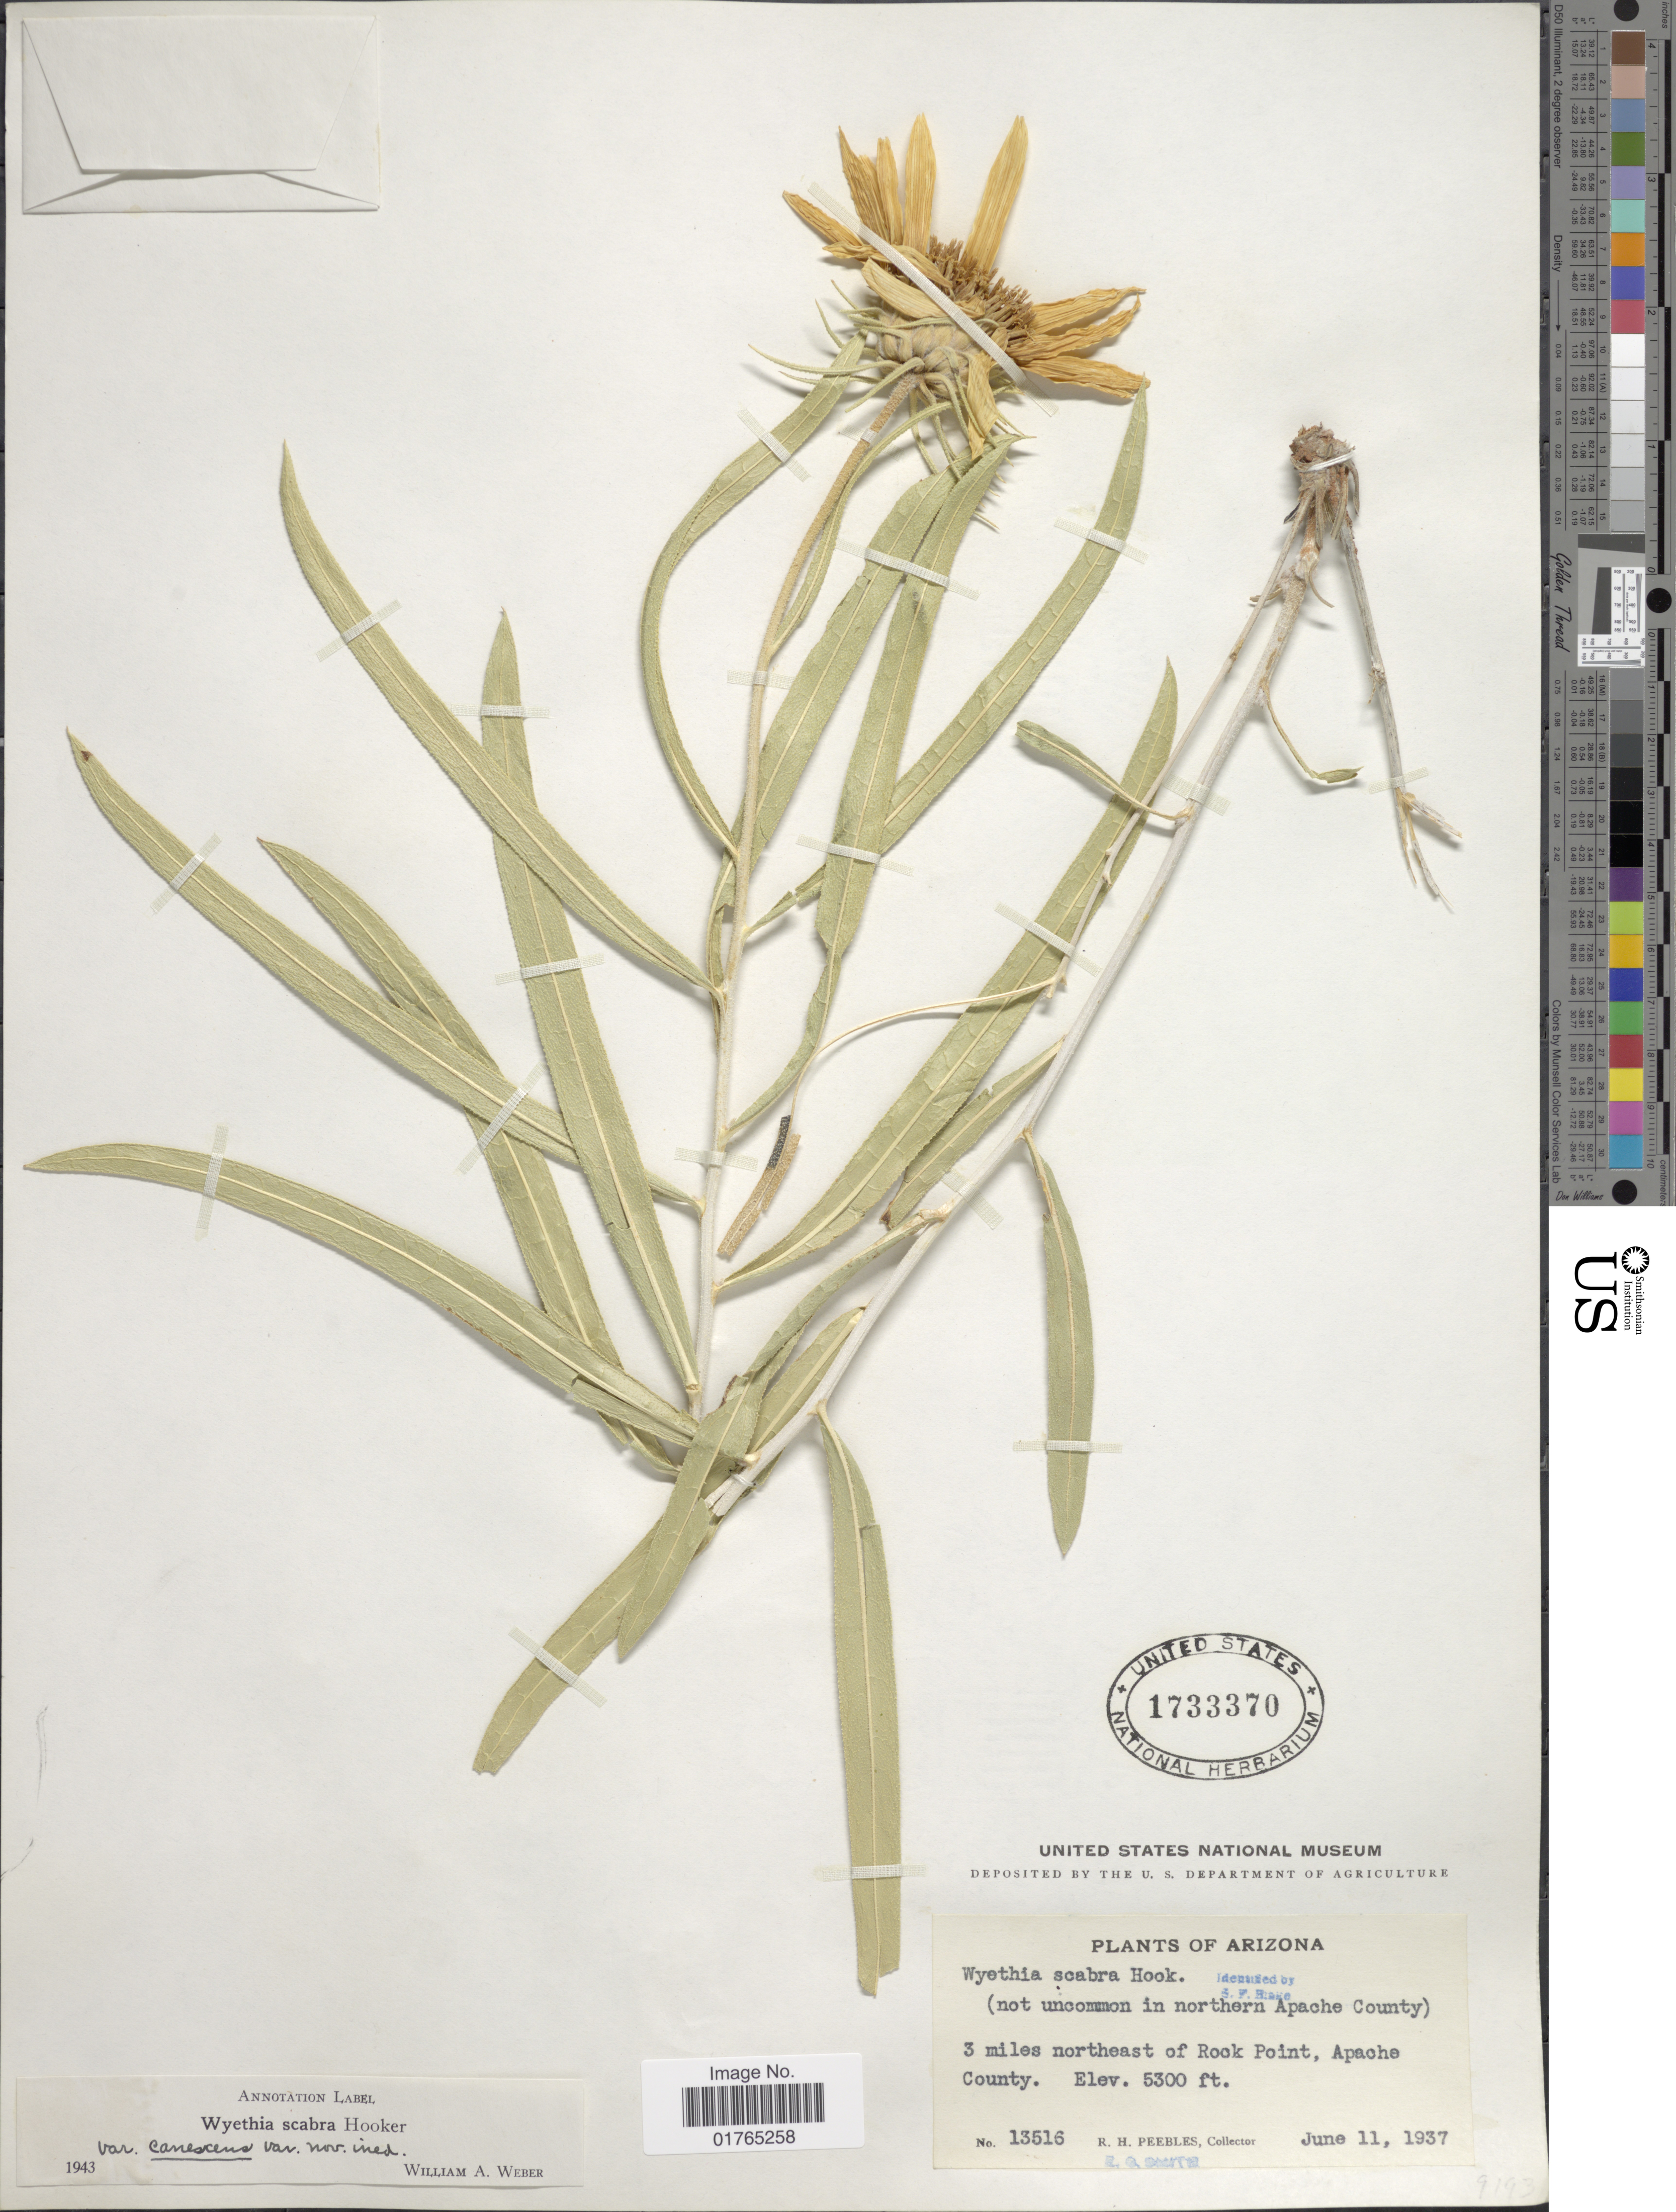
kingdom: Plantae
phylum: Tracheophyta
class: Magnoliopsida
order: Asterales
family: Asteraceae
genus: Wyethia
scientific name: Wyethia scabra var. canescens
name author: W.A. Weber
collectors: R. H. Peebles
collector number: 13516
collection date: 1937-06-11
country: United States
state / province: Arizona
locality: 3 miles northeast of Rock Point, Apache County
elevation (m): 1615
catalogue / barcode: US 1733370